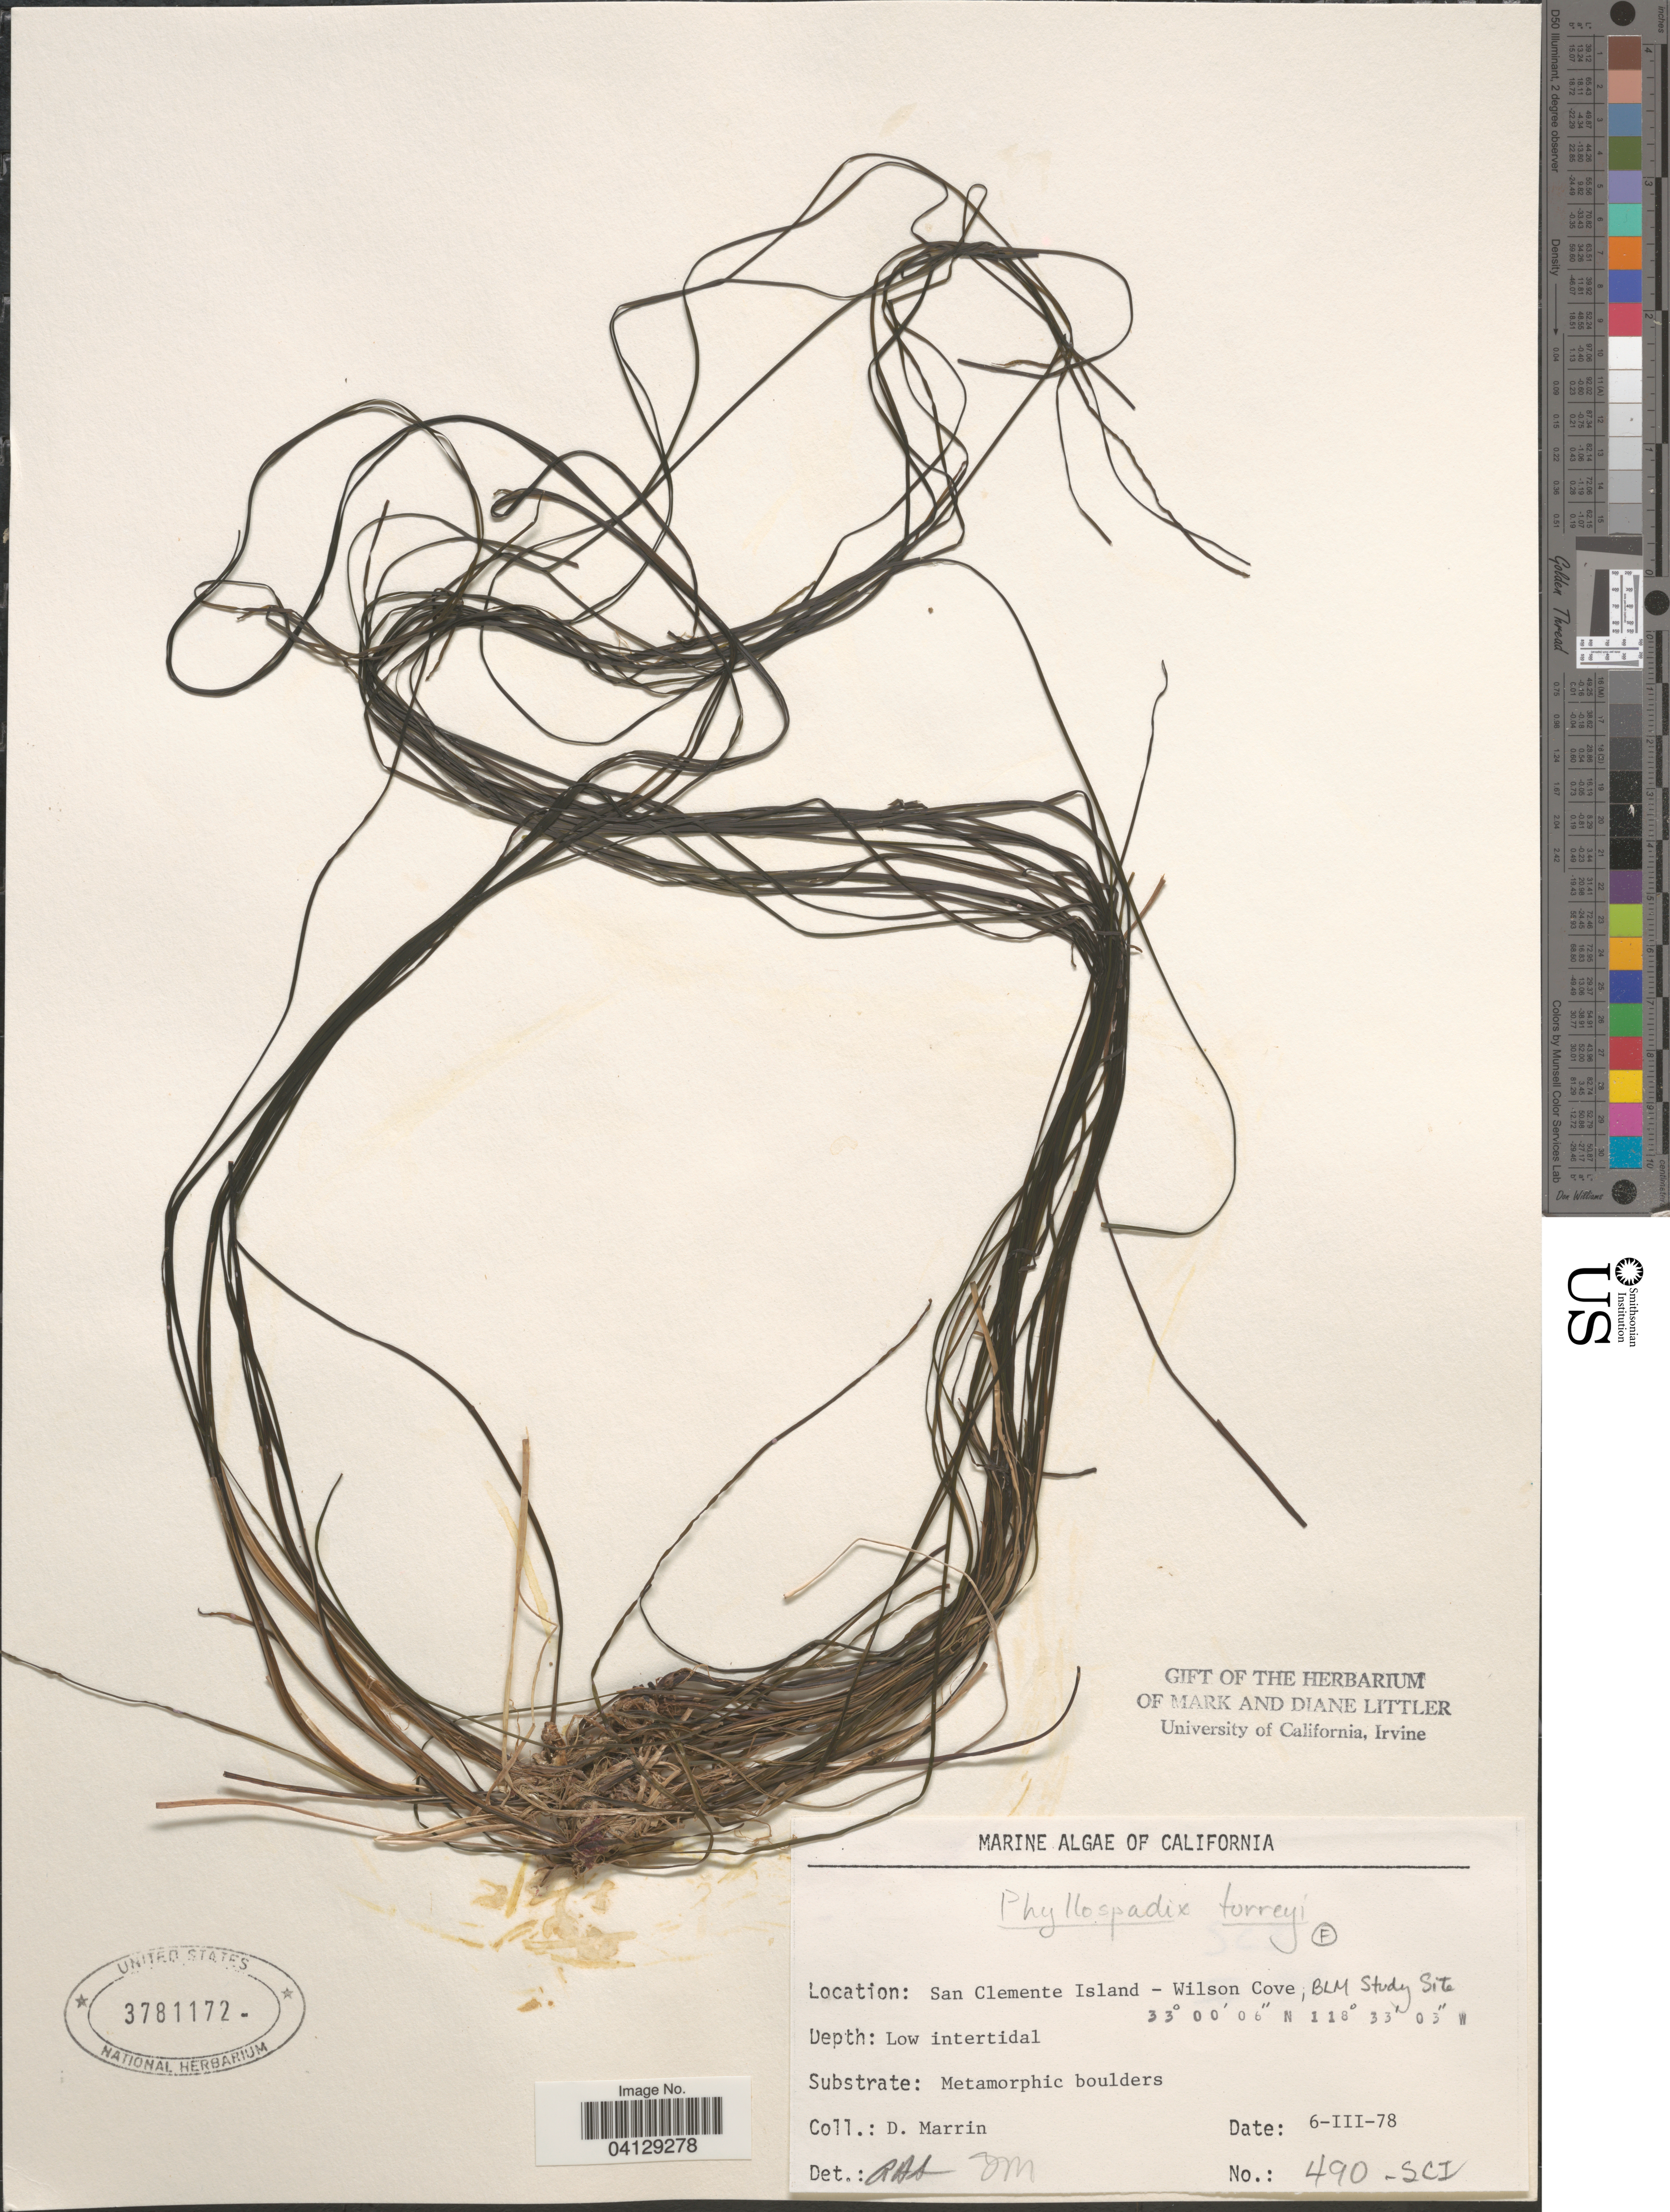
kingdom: Plantae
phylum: Tracheophyta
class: Liliopsida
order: Alismatales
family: Zosteraceae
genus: Phyllospadix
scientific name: Phyllospadix torreyi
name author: S. Watson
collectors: D. Marrin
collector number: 490-SCI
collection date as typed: Transcribed d/m/y: 6/3/78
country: United States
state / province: California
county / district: Los Angeles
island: San Clemente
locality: San Clemente Island - Wilson Cove, BLM Study Site.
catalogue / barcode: US 3781172